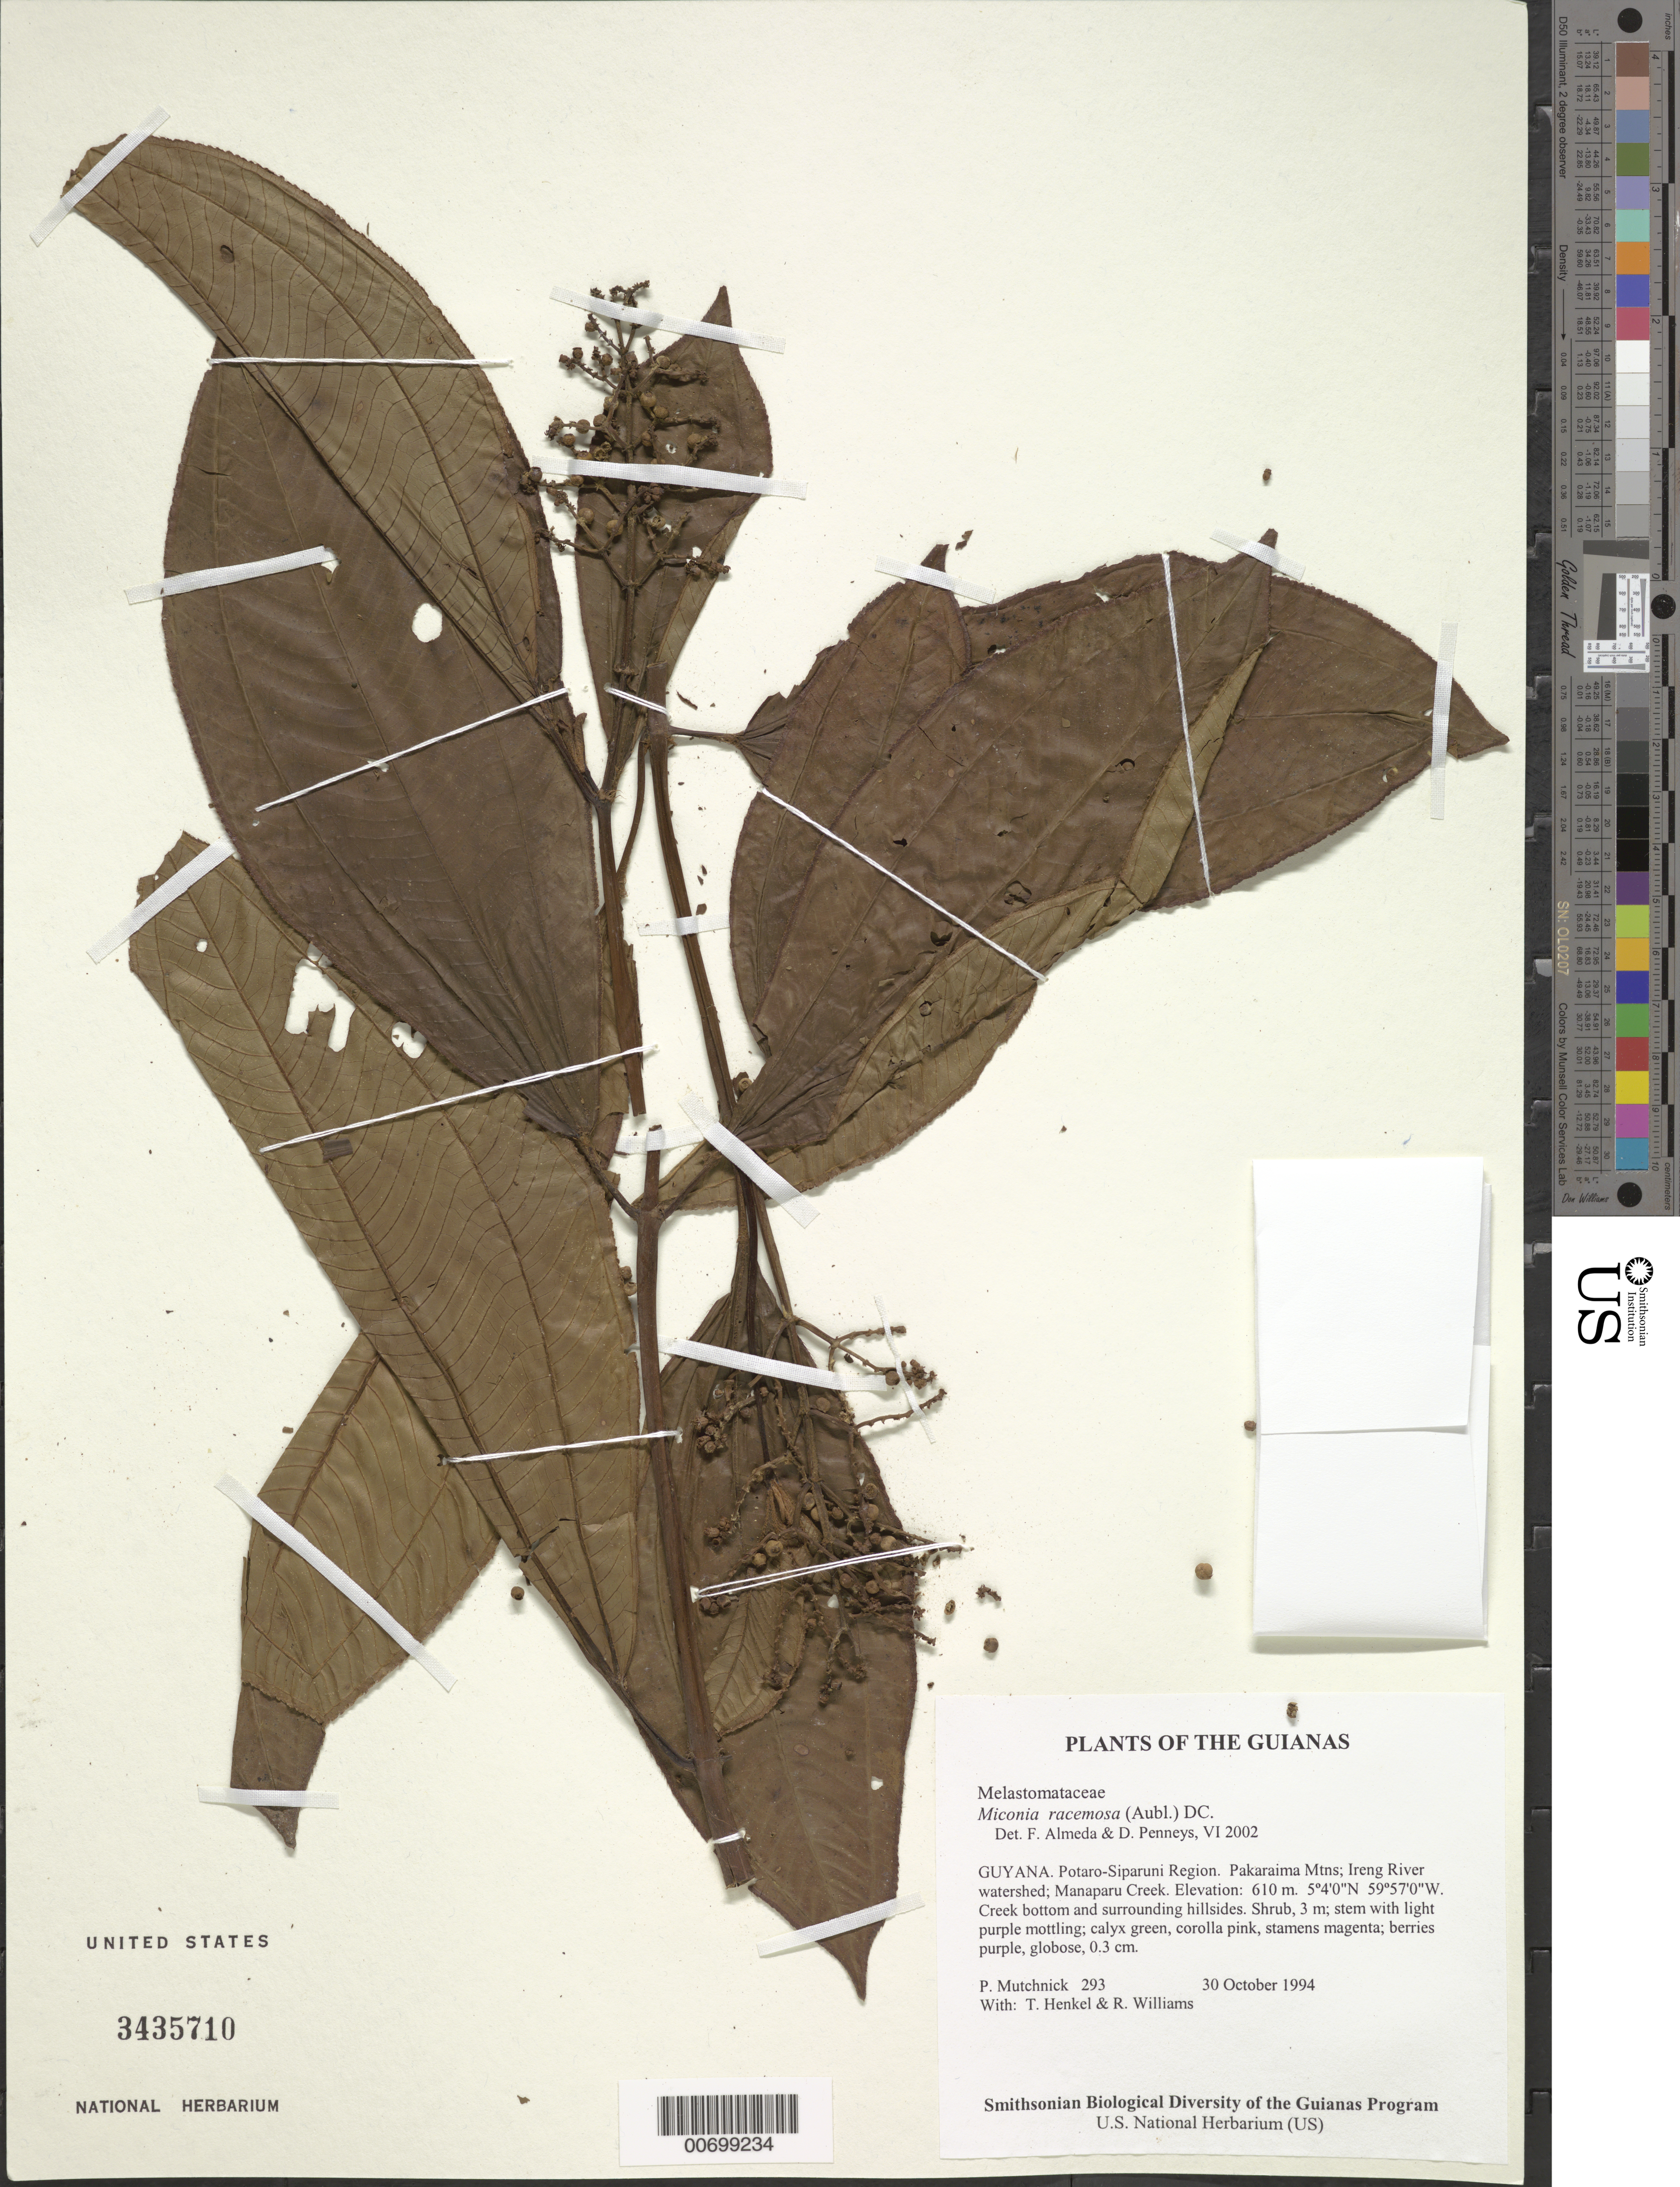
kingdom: Plantae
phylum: Tracheophyta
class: Magnoliopsida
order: Myrtales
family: Melastomataceae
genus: Miconia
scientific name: Miconia racemosa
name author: (Aubl.) DC.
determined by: Almeda, F.; Penneys, D. S.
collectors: P. Mutchnick, T. Henkel & R. Williams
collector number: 293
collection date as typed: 30 October 1994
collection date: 1994-10-30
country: Guyana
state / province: Potaro-Siparuni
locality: Pakaraima Mtns; Ireng River watershed; Manaparu Creek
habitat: Creek bottom and surrounding hillsides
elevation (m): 610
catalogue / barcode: US 3435710